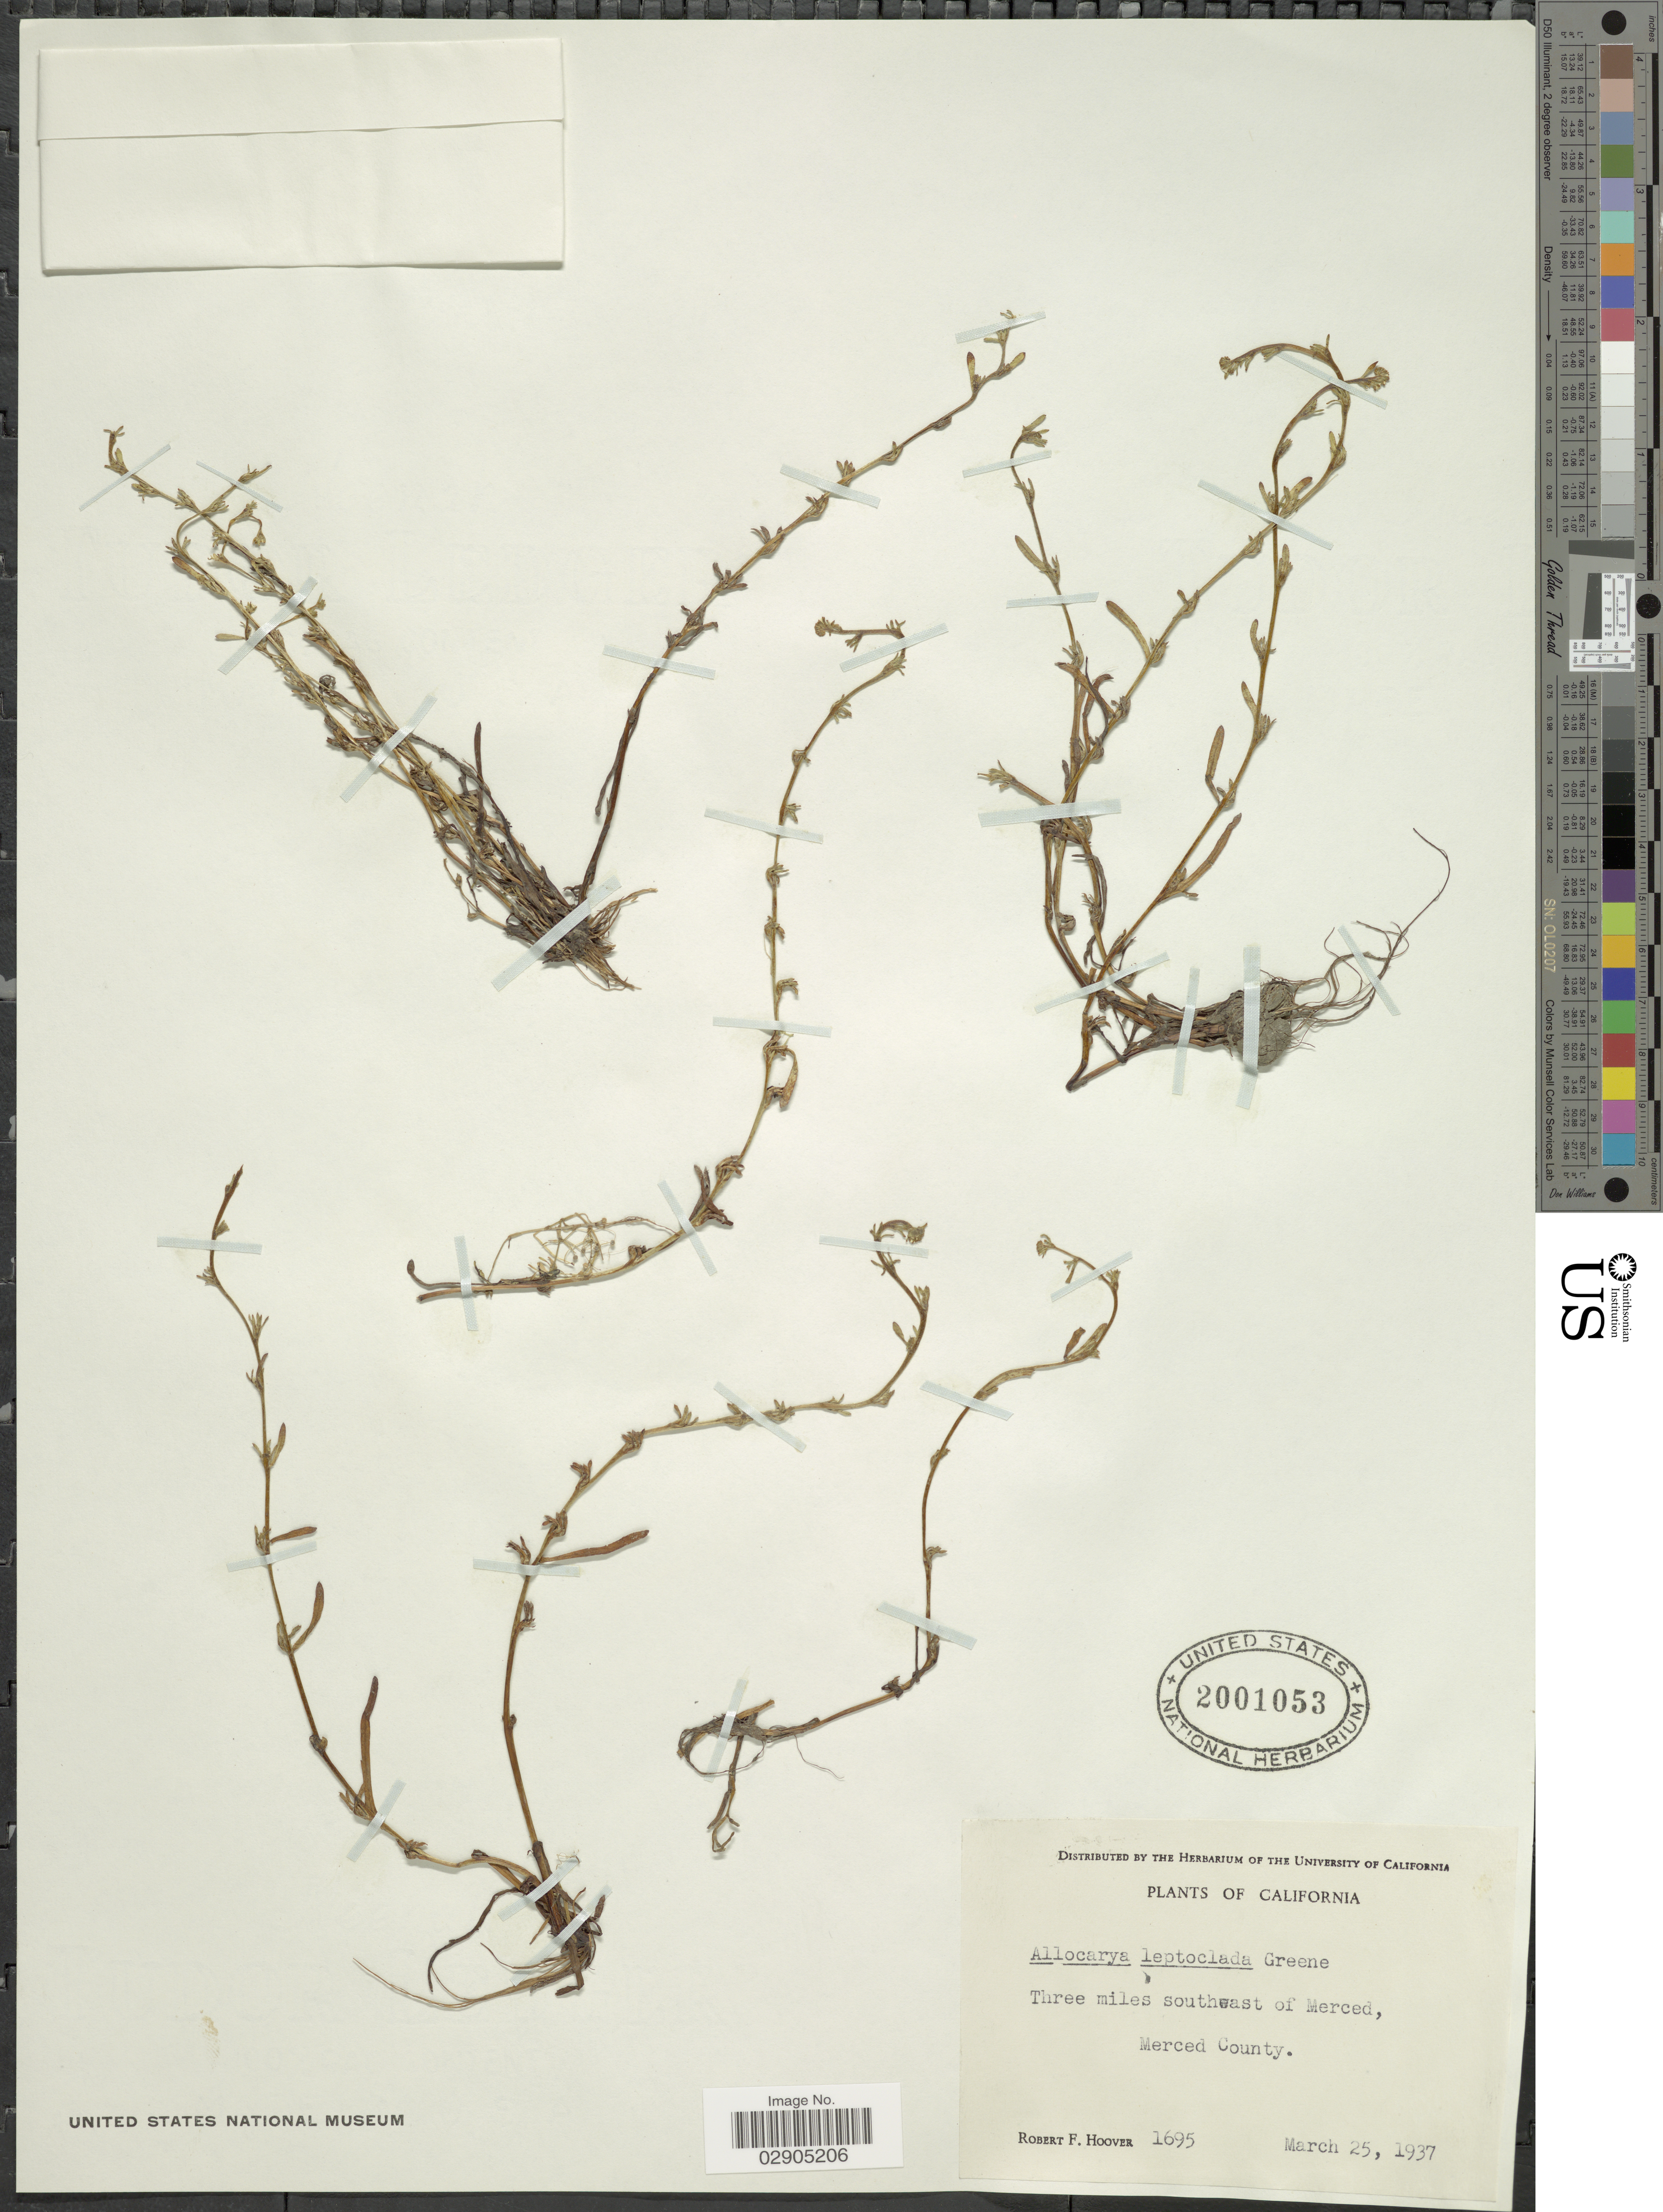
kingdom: Plantae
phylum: Tracheophyta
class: Magnoliopsida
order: Boraginales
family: Boraginaceae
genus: Allocarya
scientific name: Allocarya leptoclada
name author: Greene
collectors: R. F. Hoover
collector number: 1695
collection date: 1937-03-25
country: United States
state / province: California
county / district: Merced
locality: Three miles southwest of Merced, Merced County.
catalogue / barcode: US 2001053